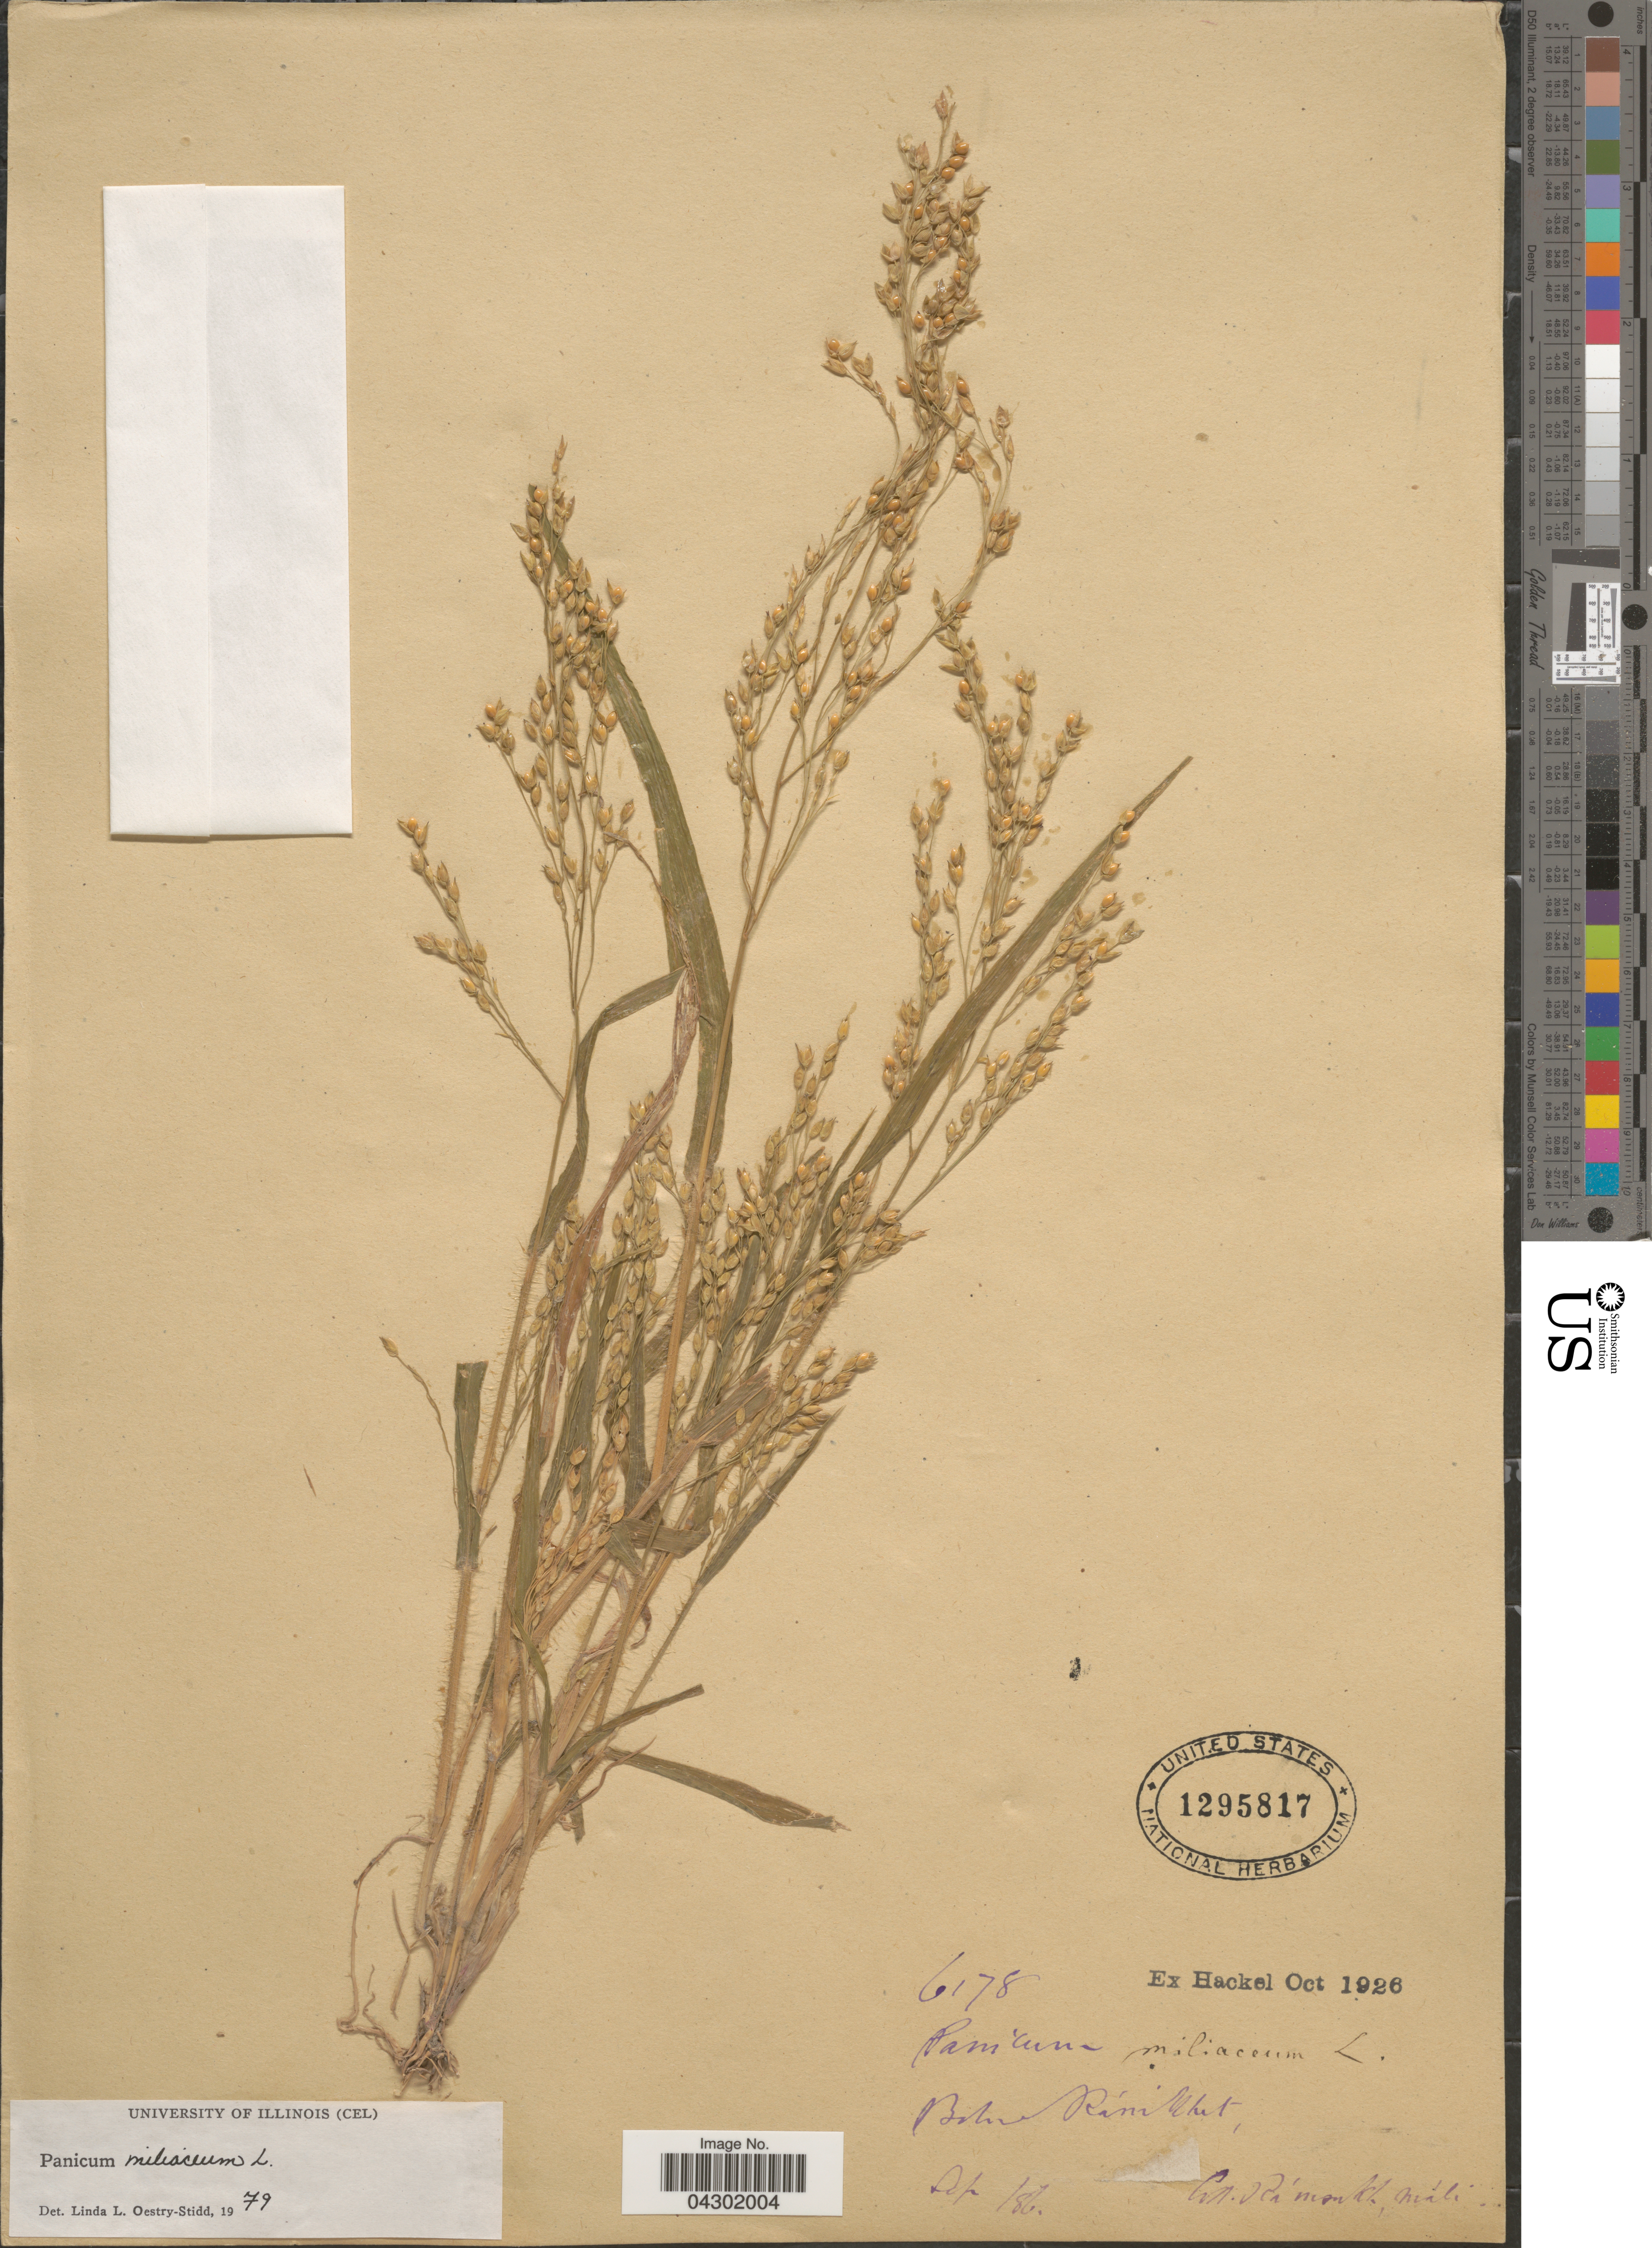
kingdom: Plantae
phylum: Tracheophyta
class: Liliopsida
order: Poales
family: Poaceae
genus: Panicum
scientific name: Panicum miliaceum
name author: L.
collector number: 6178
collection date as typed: Transcribed d/m/y: /9/86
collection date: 1886-09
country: India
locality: Below Ranikhet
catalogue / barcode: US 1295817